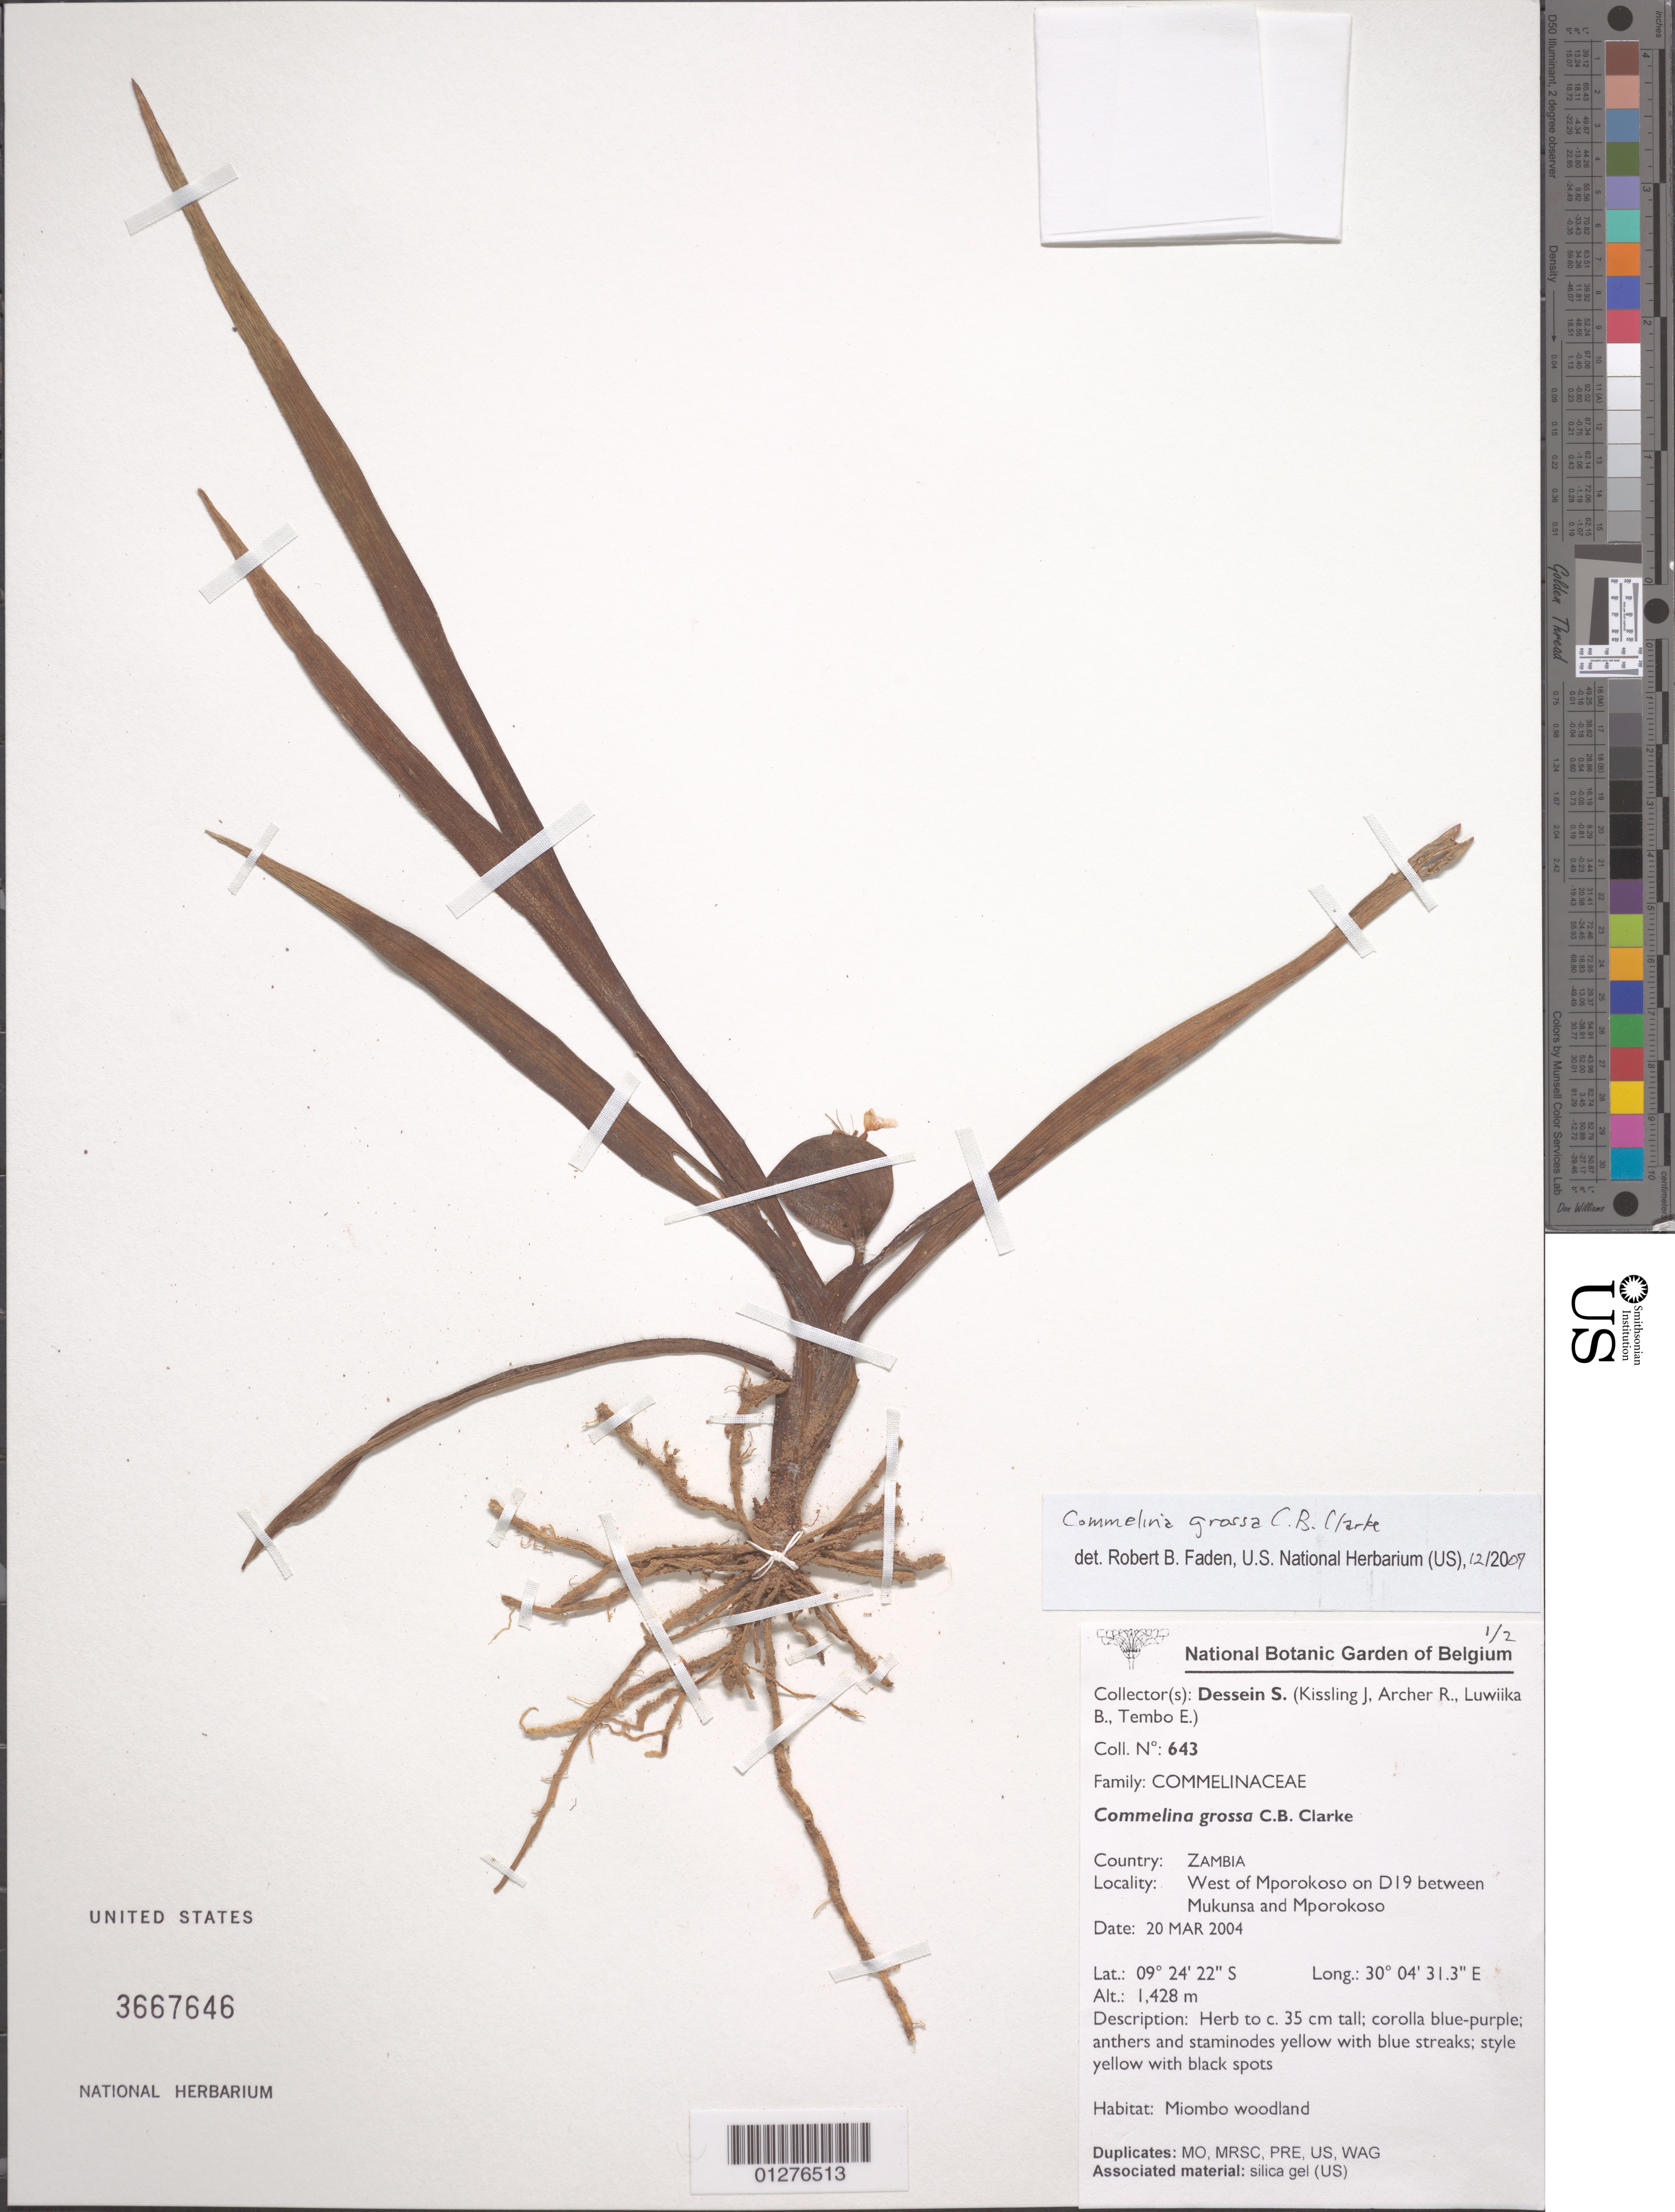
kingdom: Plantae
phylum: Tracheophyta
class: Liliopsida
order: Commelinales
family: Commelinaceae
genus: Commelina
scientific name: Commelina grossa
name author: C.B. Clarke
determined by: Faden, Robert B., (US), Smithsonian Institution - National Museum of Natural History (UNITED STATES)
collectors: S. Dessein et al.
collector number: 643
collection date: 2004-03-20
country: Zambia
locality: West of Mporokpsp pm D19 between Mukunsa and Mporokoso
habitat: Miombo woodland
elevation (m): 1428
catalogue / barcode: US 3667646